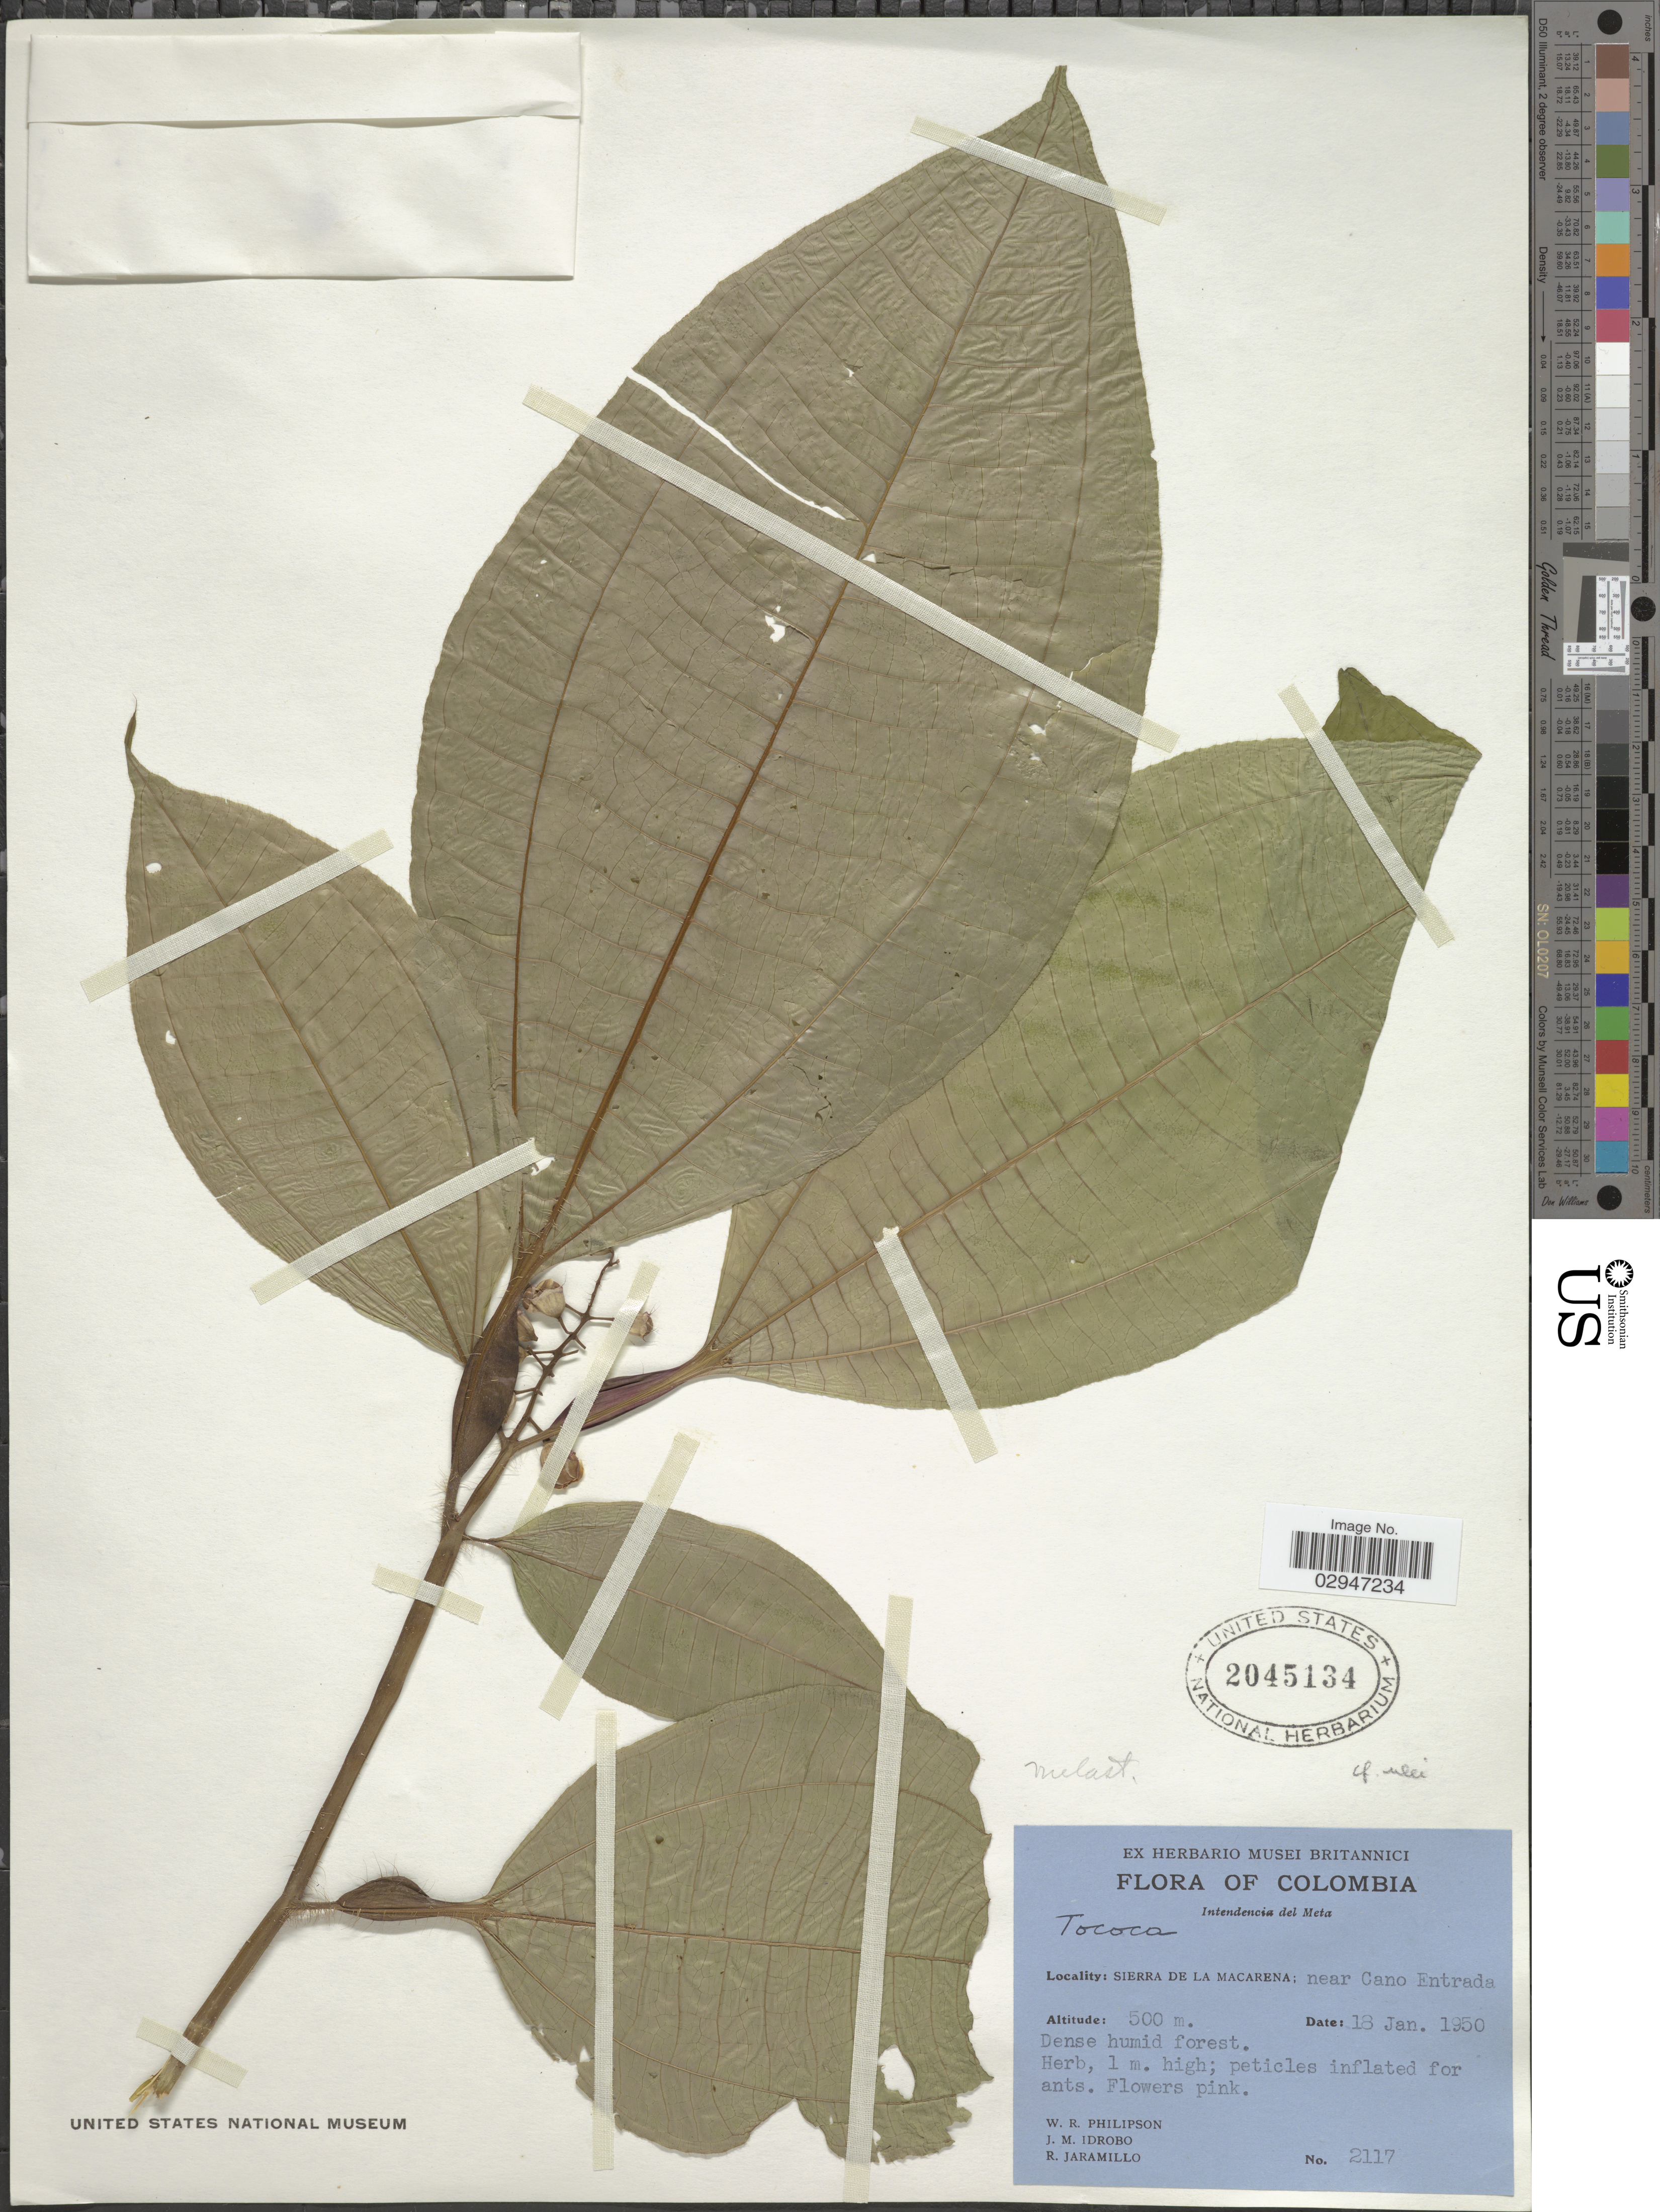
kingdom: Plantae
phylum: Tracheophyta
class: Magnoliopsida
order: Myrtales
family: Melastomataceae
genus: Tococa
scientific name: Tococa ulei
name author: Pilg.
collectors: W. R. Philipson, J. M. Idrobo & R. Jaramillo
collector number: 2117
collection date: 1950-01-18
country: Colombia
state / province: Meta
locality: Intendencia del Meta. Sierra de La Macarena; near Cano Entrada.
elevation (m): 500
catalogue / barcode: US 2045134